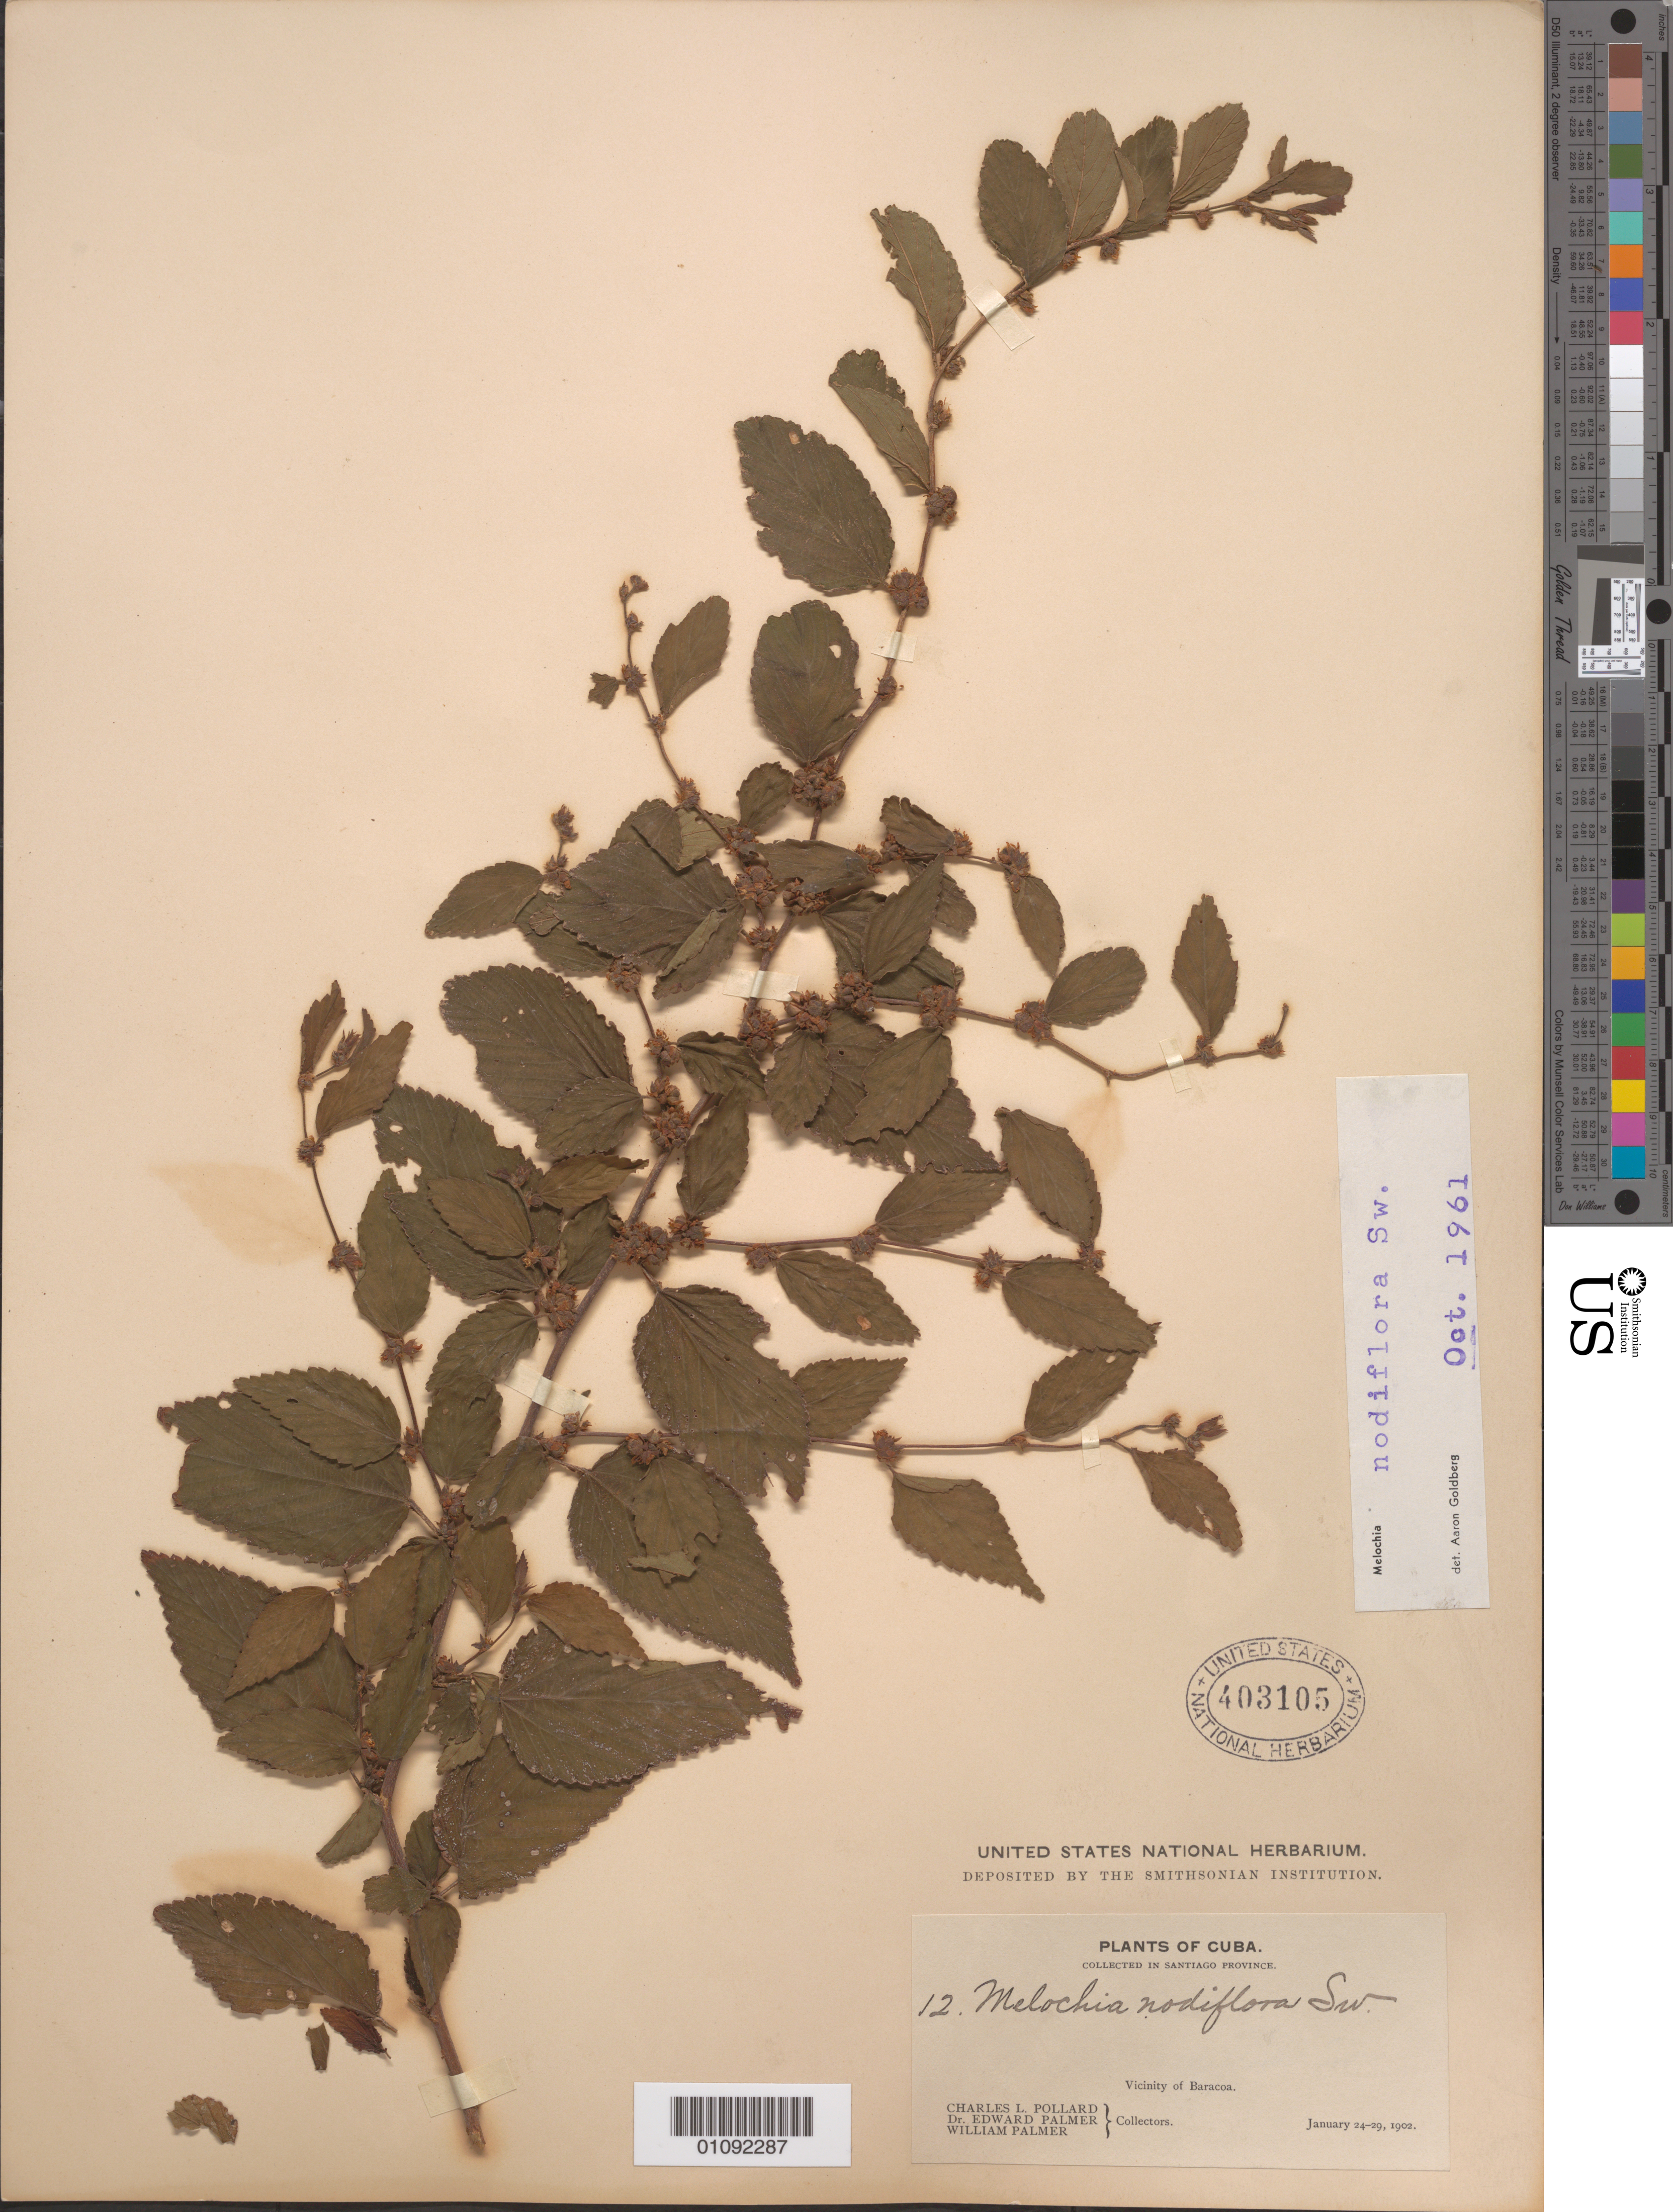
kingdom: Plantae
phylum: Tracheophyta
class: Magnoliopsida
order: Malvales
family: Malvaceae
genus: Melochia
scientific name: Melochia nodiflora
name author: Sw.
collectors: C. L. Pollard, E. Palmer & W. Palmer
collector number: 12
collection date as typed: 24 Jan 1902 to 29 Jan 1902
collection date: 1902-01-24/1902-01-29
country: Cuba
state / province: Guantánamo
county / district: Baracoa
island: Cuba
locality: Vicinity of Baracoa, Santiago Province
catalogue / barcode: US 403105